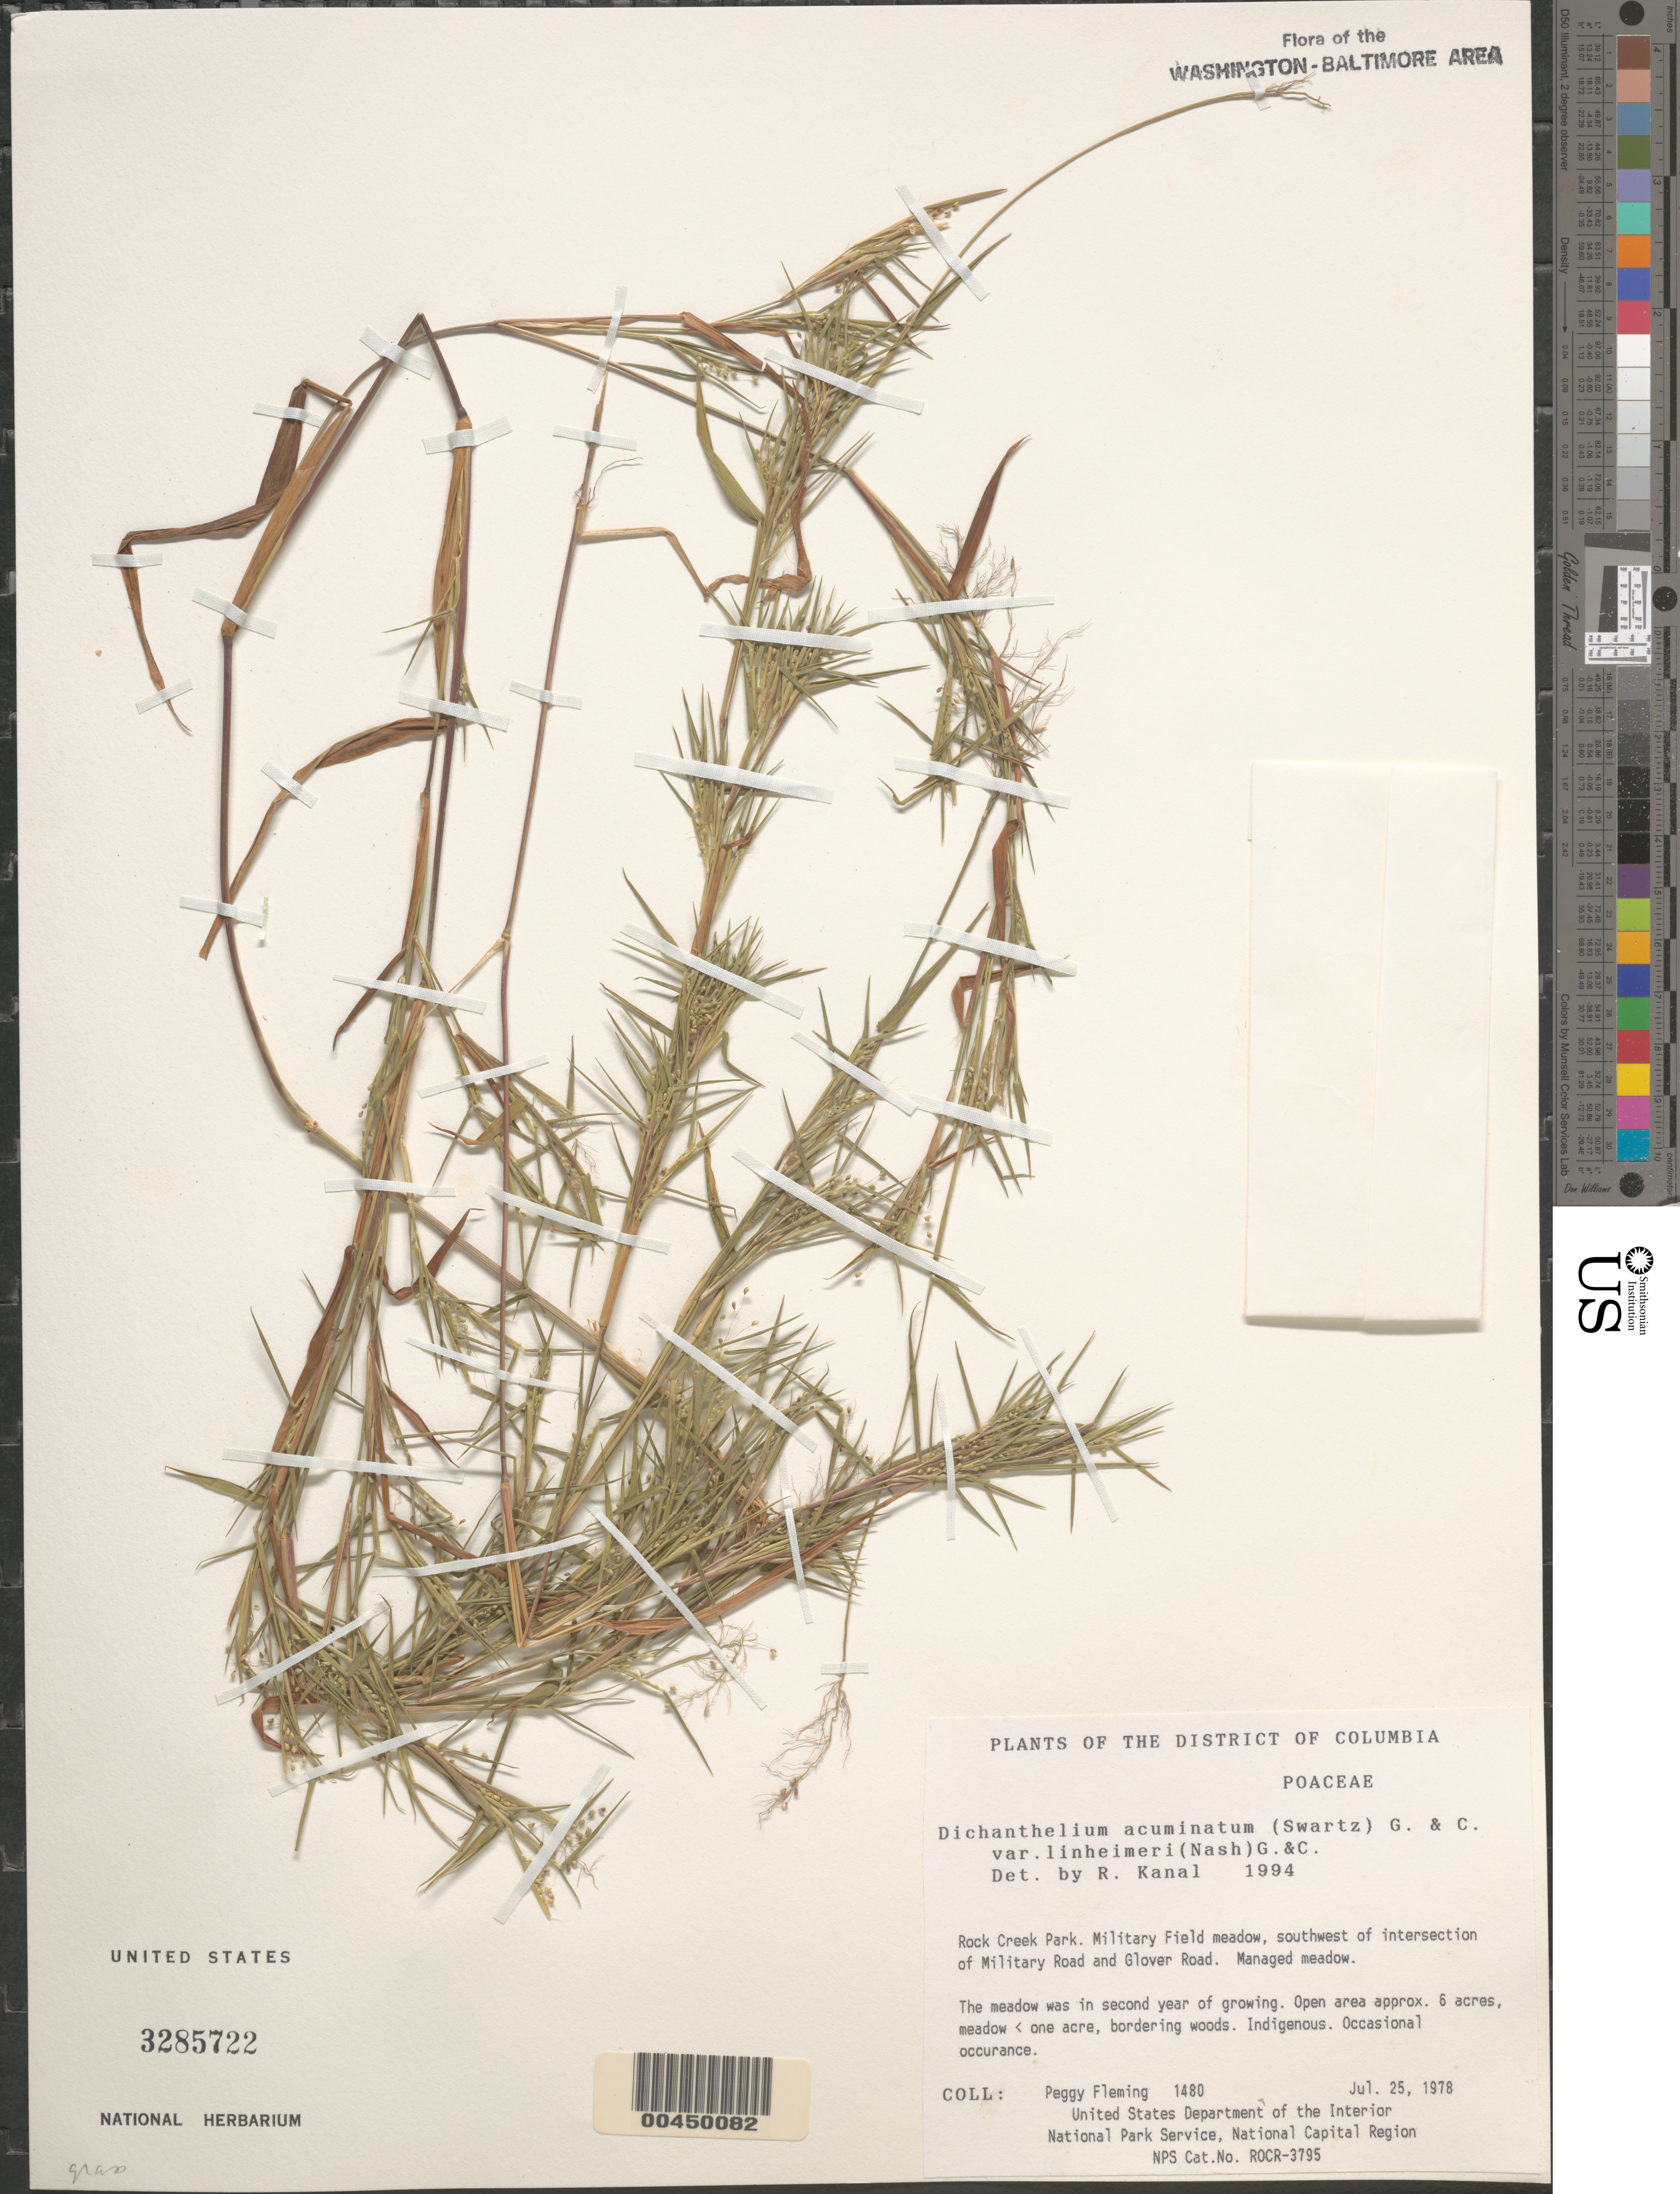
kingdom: Plantae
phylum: Tracheophyta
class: Liliopsida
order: Poales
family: Poaceae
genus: Dichanthelium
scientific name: Dichanthelium acuminatum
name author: (Sw.) Gould & C.A. Clark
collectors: P. Fleming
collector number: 1480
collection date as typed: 25 Jul 1978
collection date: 1978-07-25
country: United States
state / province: District of Columbia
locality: Rock Creek Park, Military Field meadow, SW of intersection of Military and Glover Road Rock Creek Park and Vicinity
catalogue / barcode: US 3285722